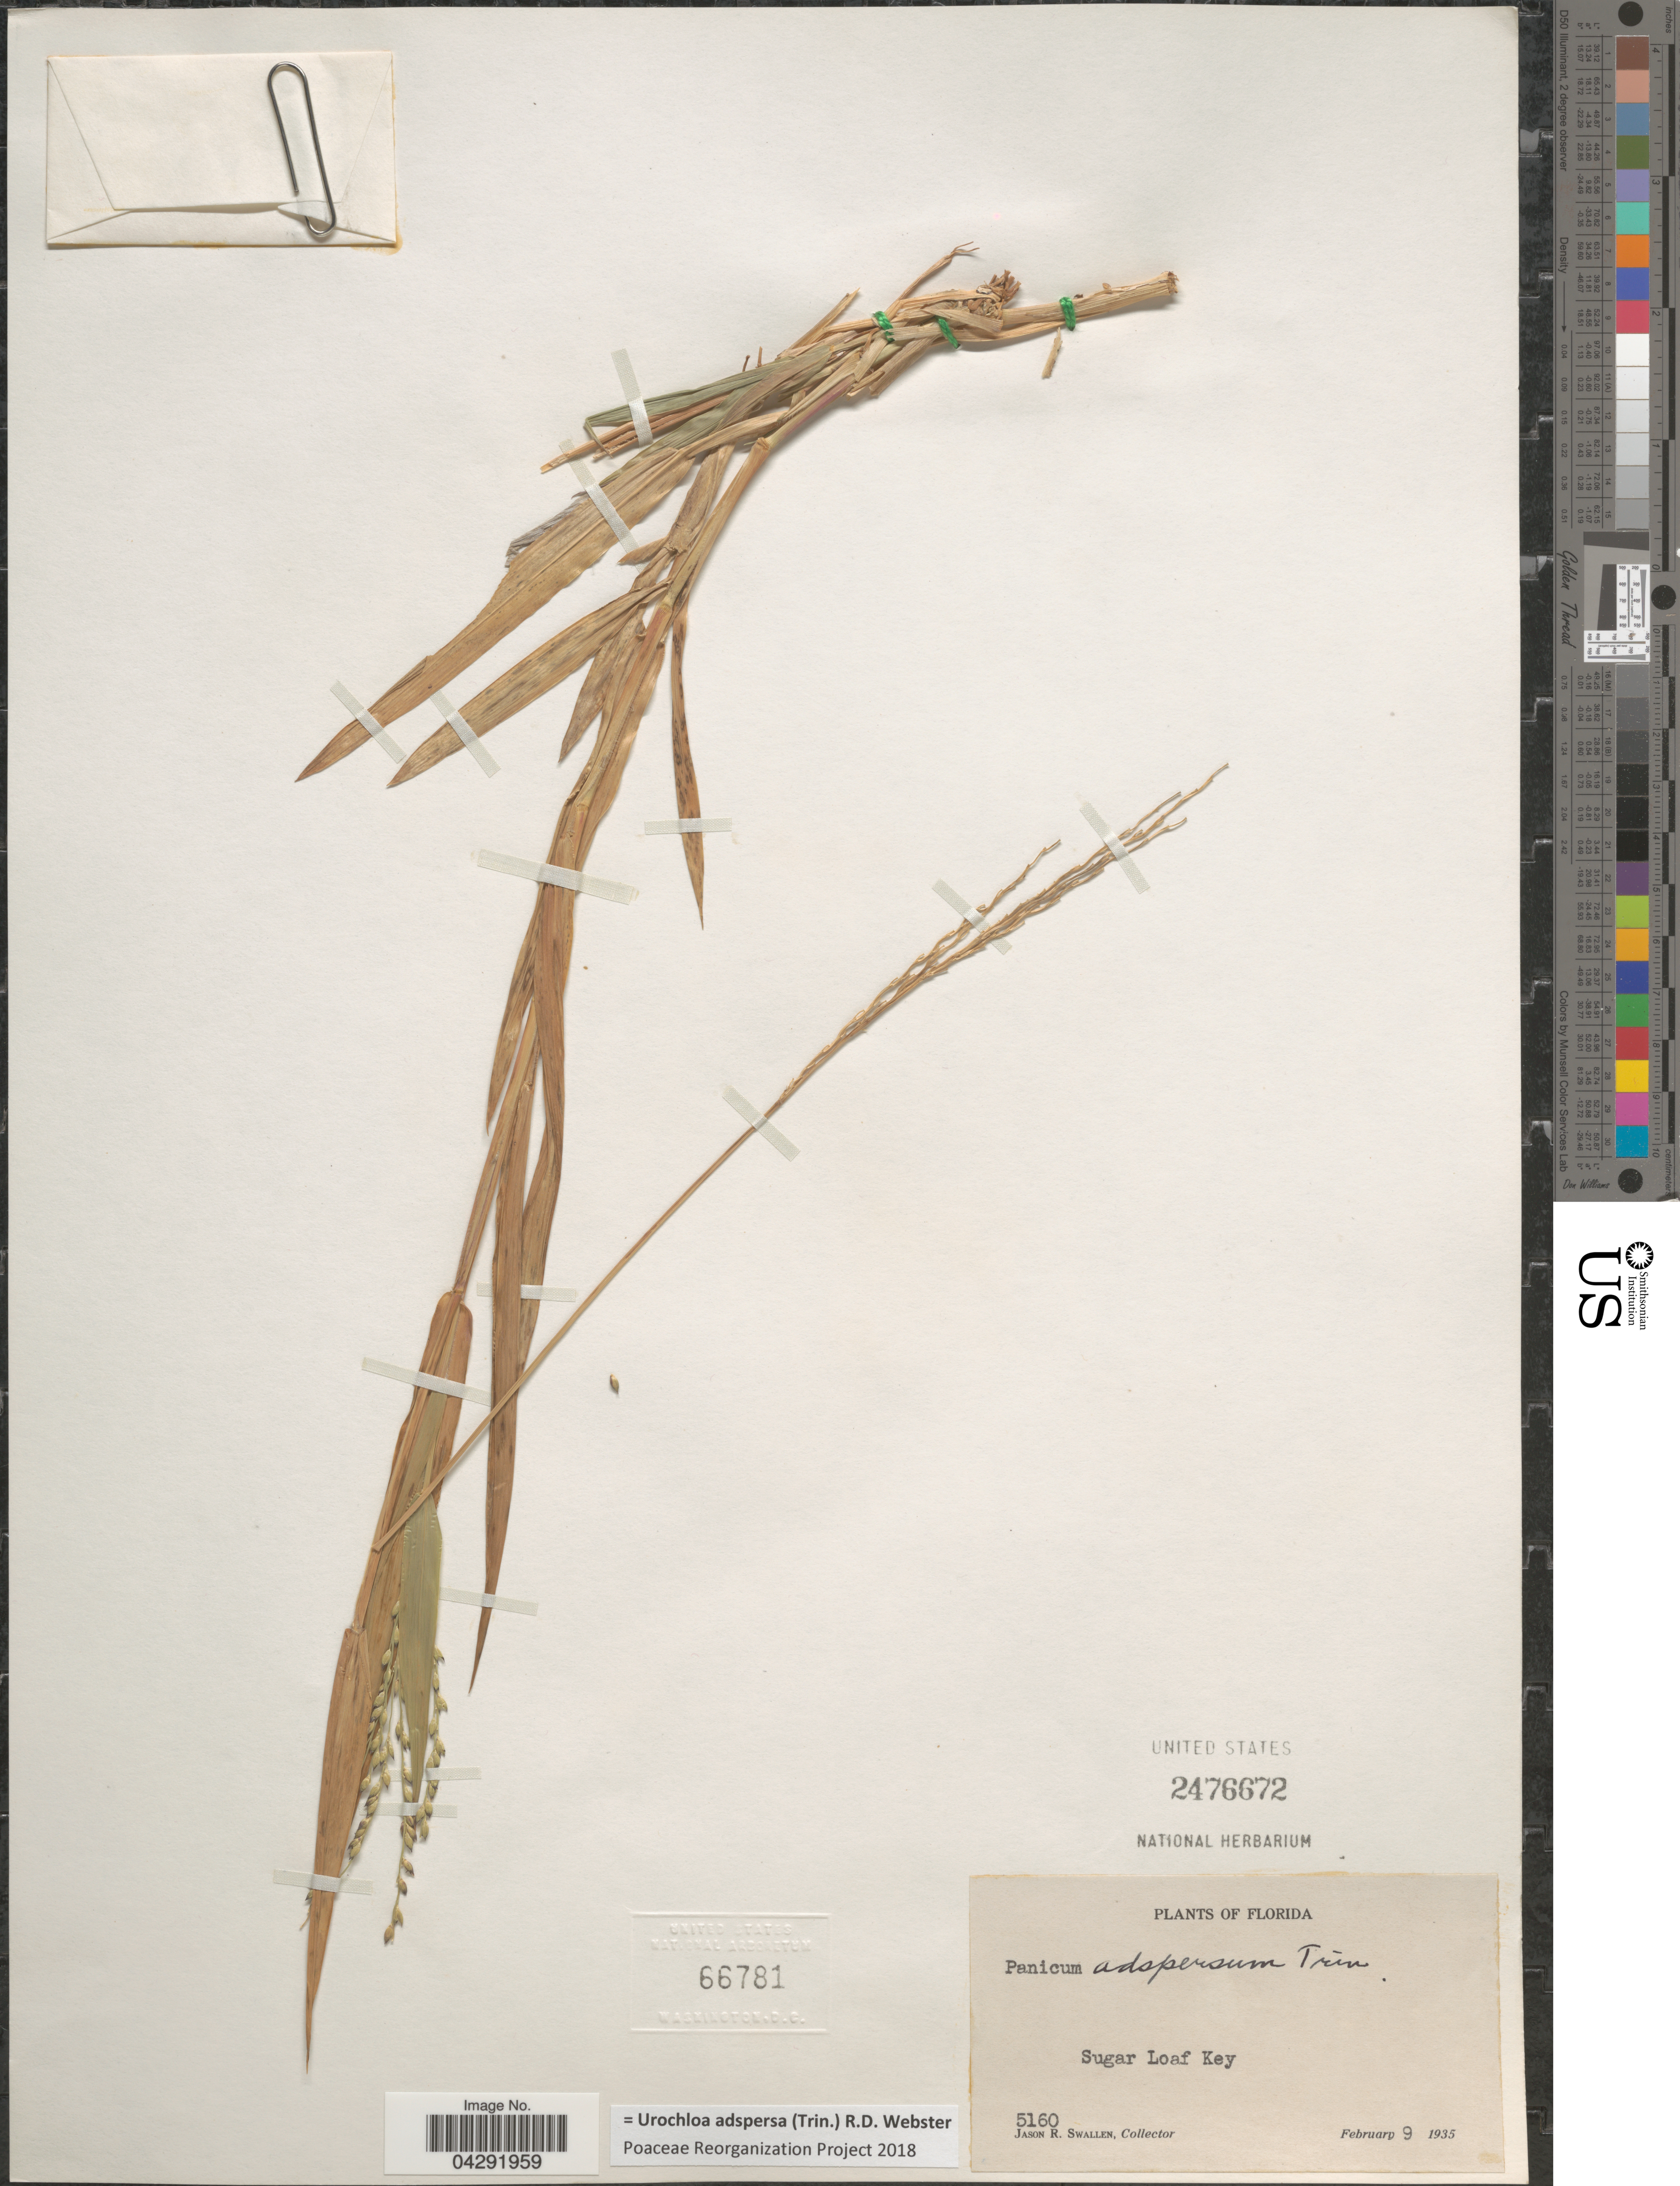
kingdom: Plantae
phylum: Tracheophyta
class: Liliopsida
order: Poales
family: Poaceae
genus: Urochloa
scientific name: Urochloa adspersa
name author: (Trin.) R.D. Webster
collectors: J. R. Swallen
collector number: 5160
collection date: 1935-02-09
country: United States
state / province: Florida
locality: Sugar Loaf Key.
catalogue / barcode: US 2476672